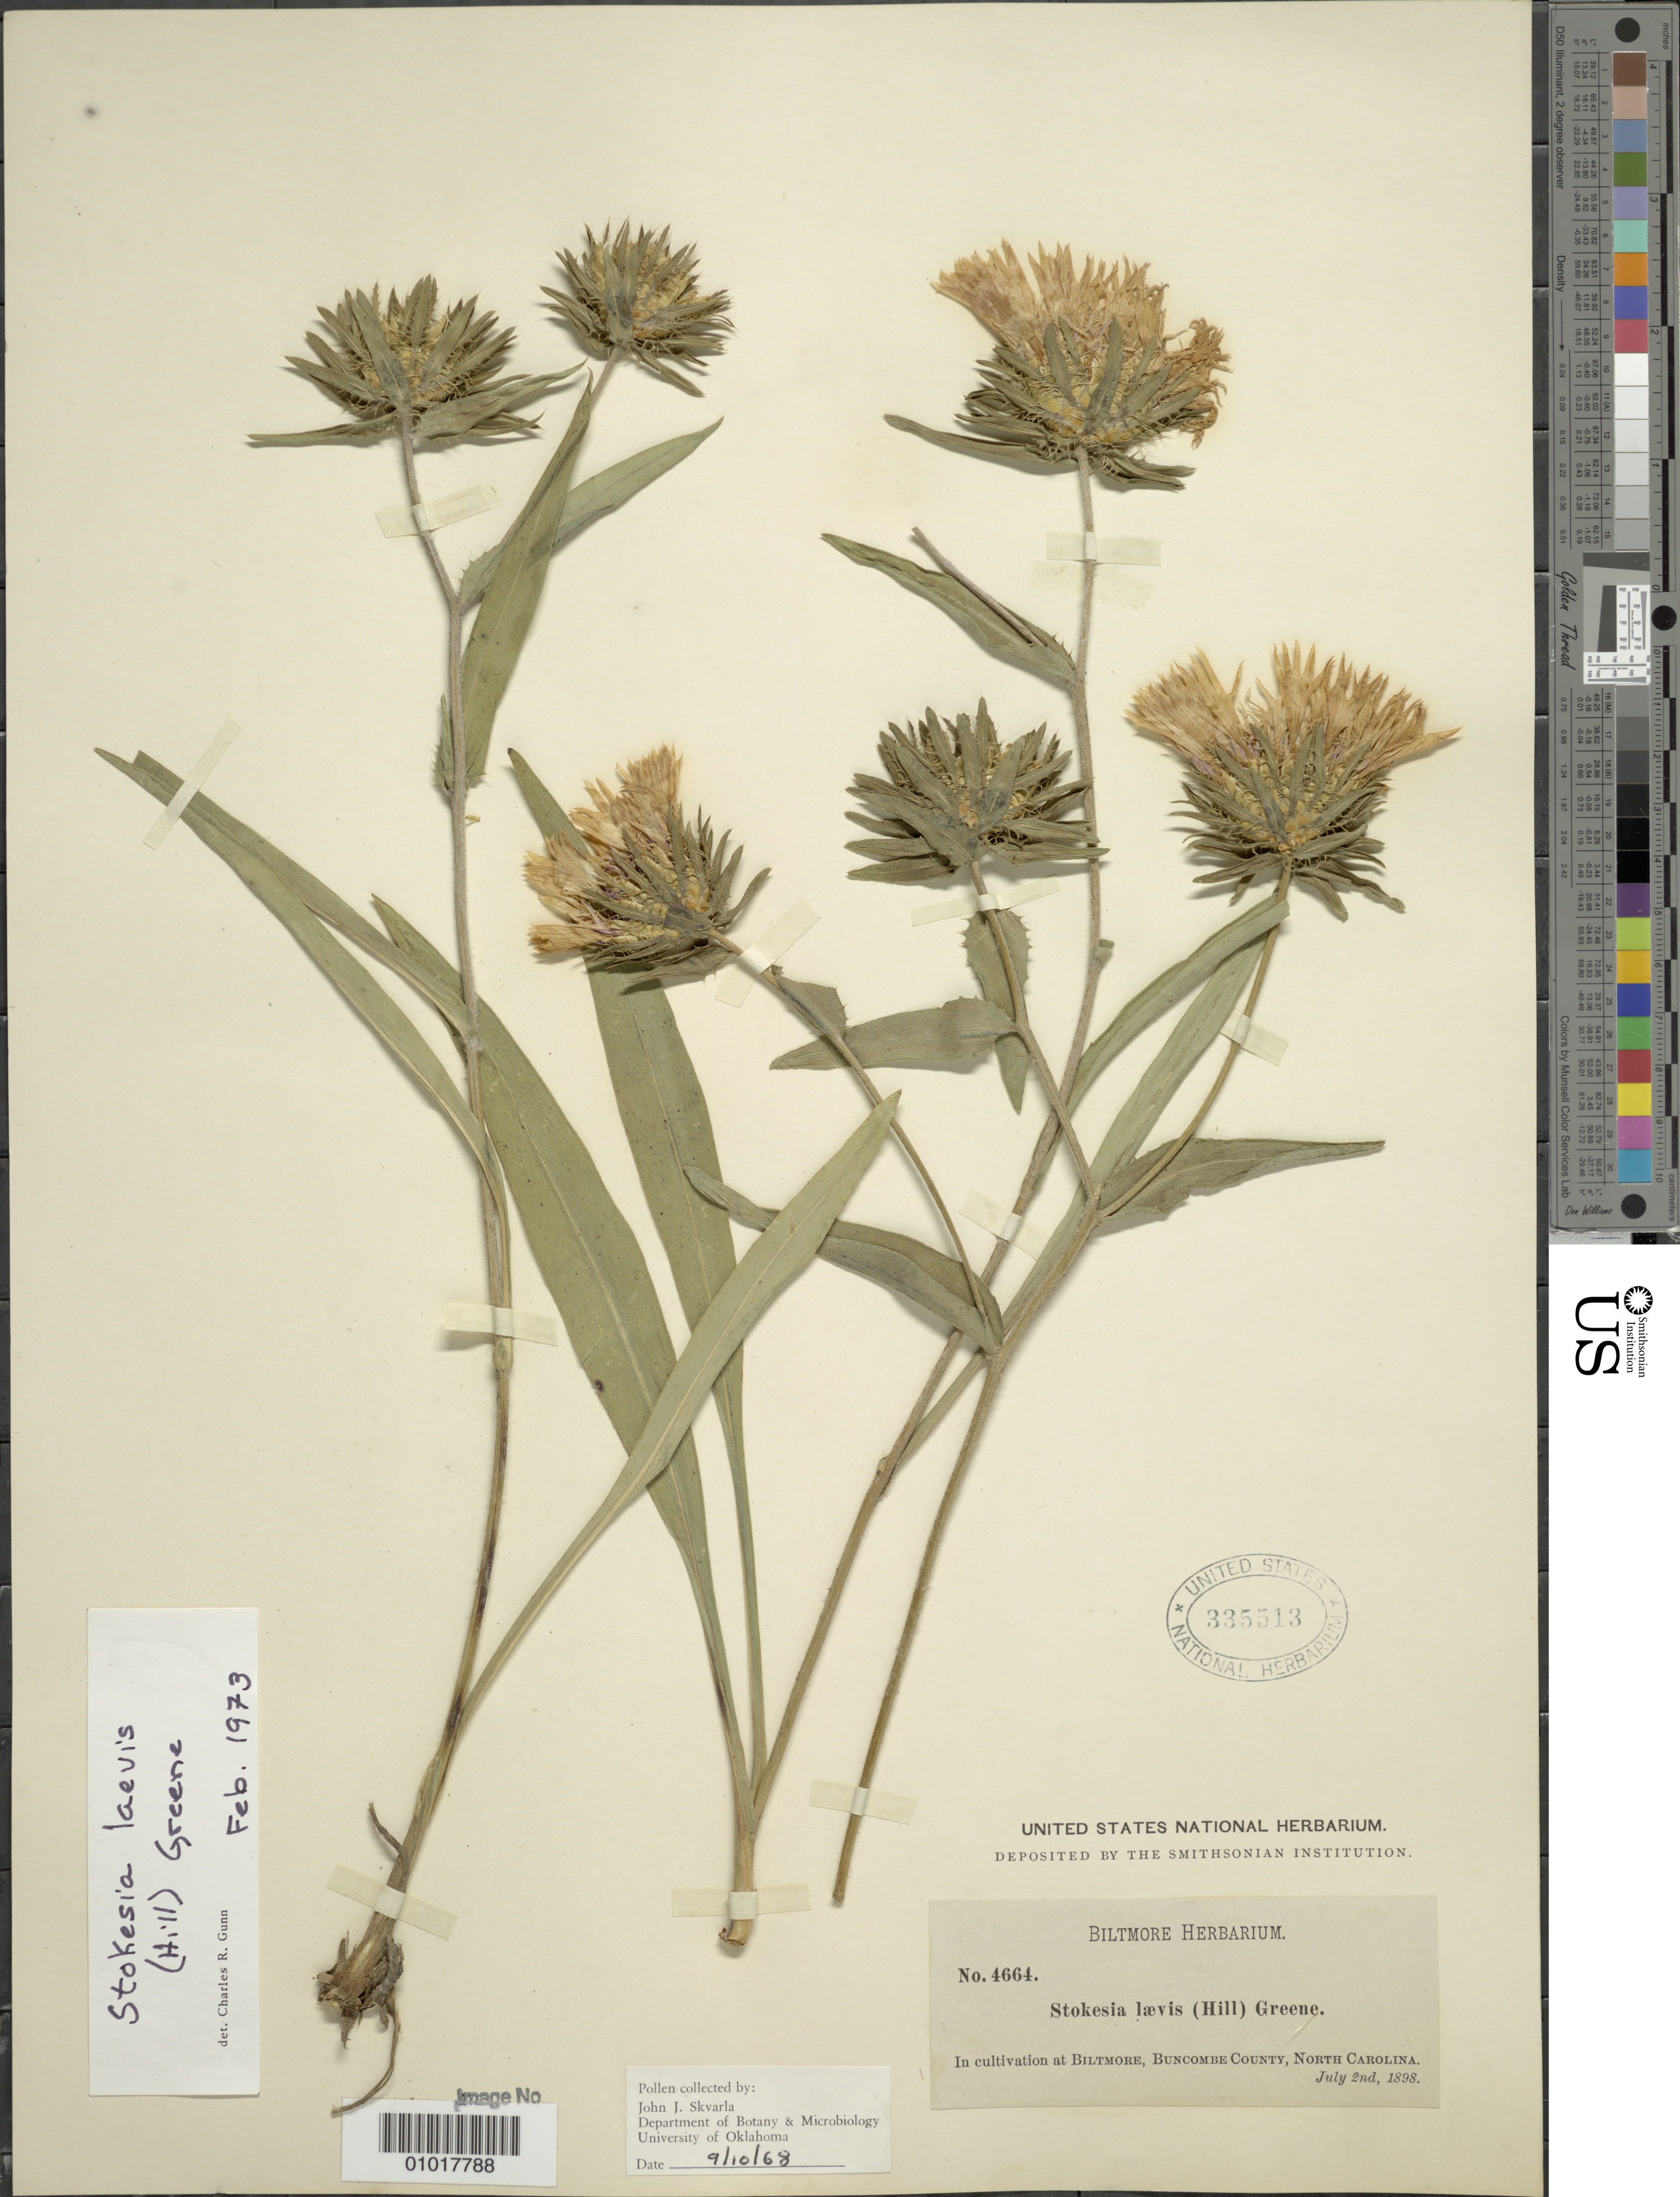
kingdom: Plantae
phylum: Tracheophyta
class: Magnoliopsida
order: Asterales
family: Asteraceae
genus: Stokesia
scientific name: Stokesia laevis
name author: (Hill) Greene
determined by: Gunn, C. R.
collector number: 4664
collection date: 1898-07-02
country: United States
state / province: North Carolina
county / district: Buncombe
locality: "In cultivation at Biltmore [Herbarium]"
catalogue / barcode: US 335513